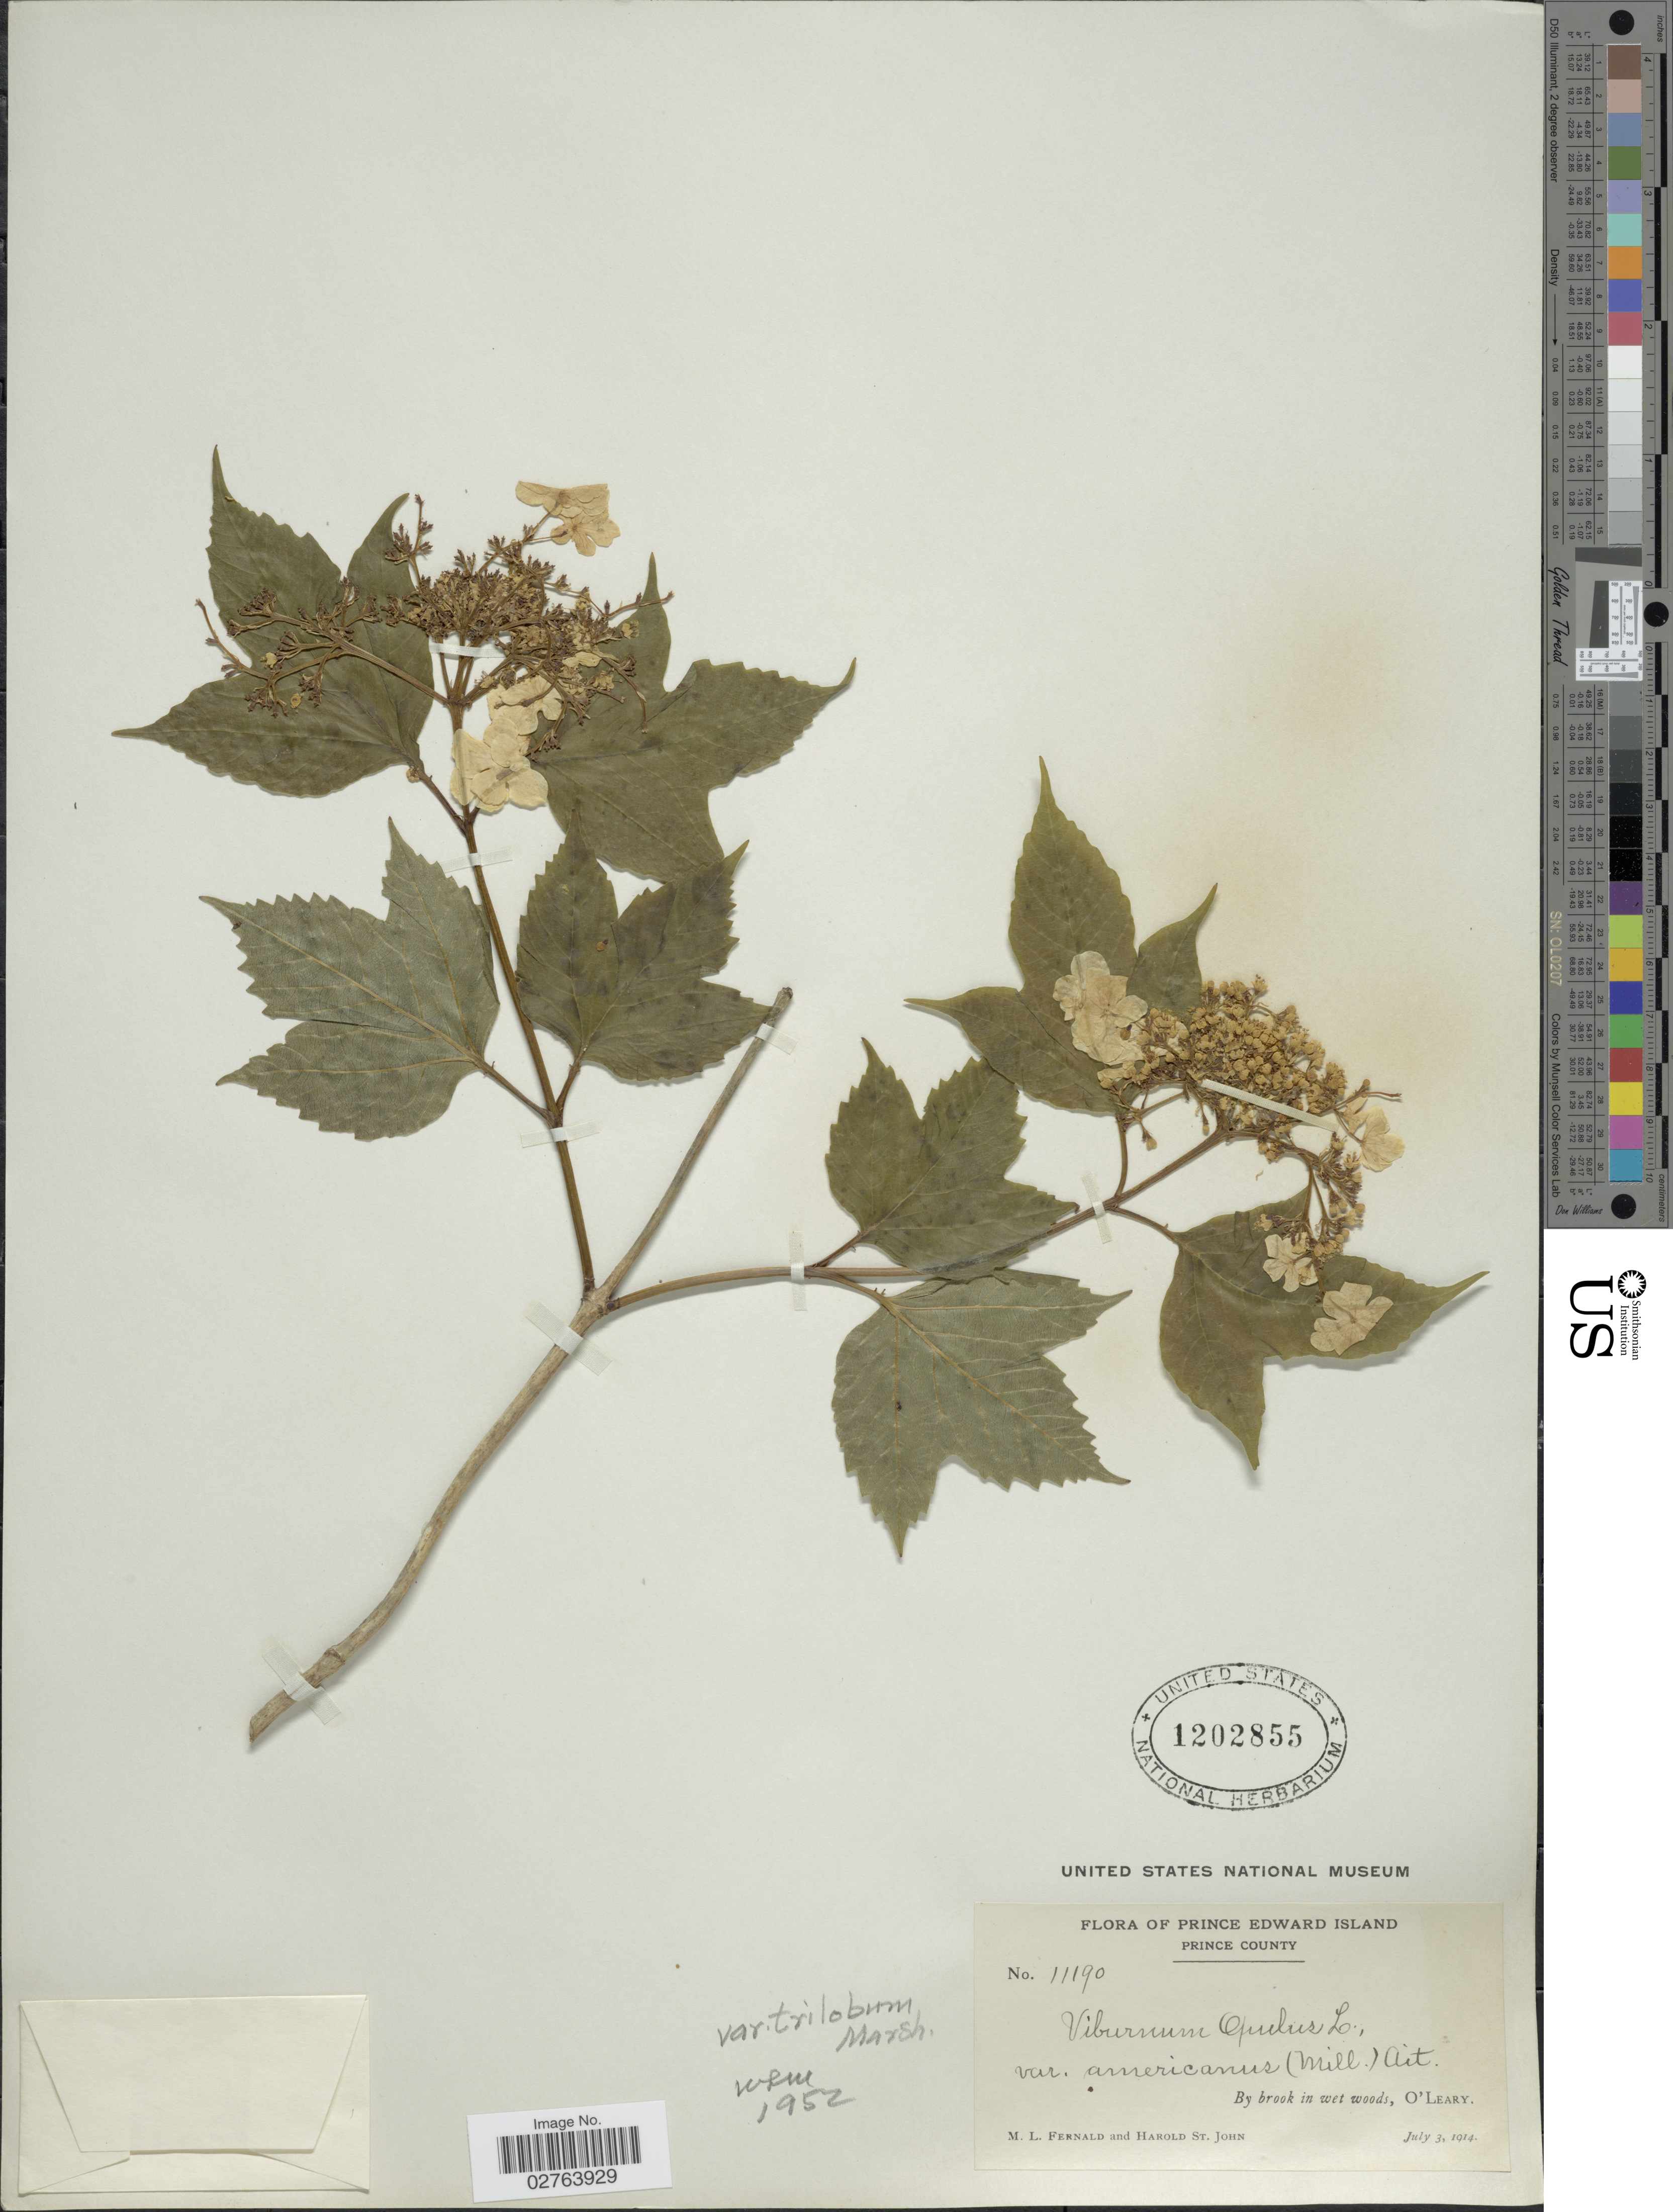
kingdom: Plantae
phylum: Tracheophyta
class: Magnoliopsida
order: Dipsacales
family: Viburnaceae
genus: Viburnum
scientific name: Viburnum opulus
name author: L.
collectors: M. L. Fernald & H. St. John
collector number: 11190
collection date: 1914-07-03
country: Canada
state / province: Prince Edward Island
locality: Prince County. By brook in wet woods, O'Leary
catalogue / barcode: US 1202855